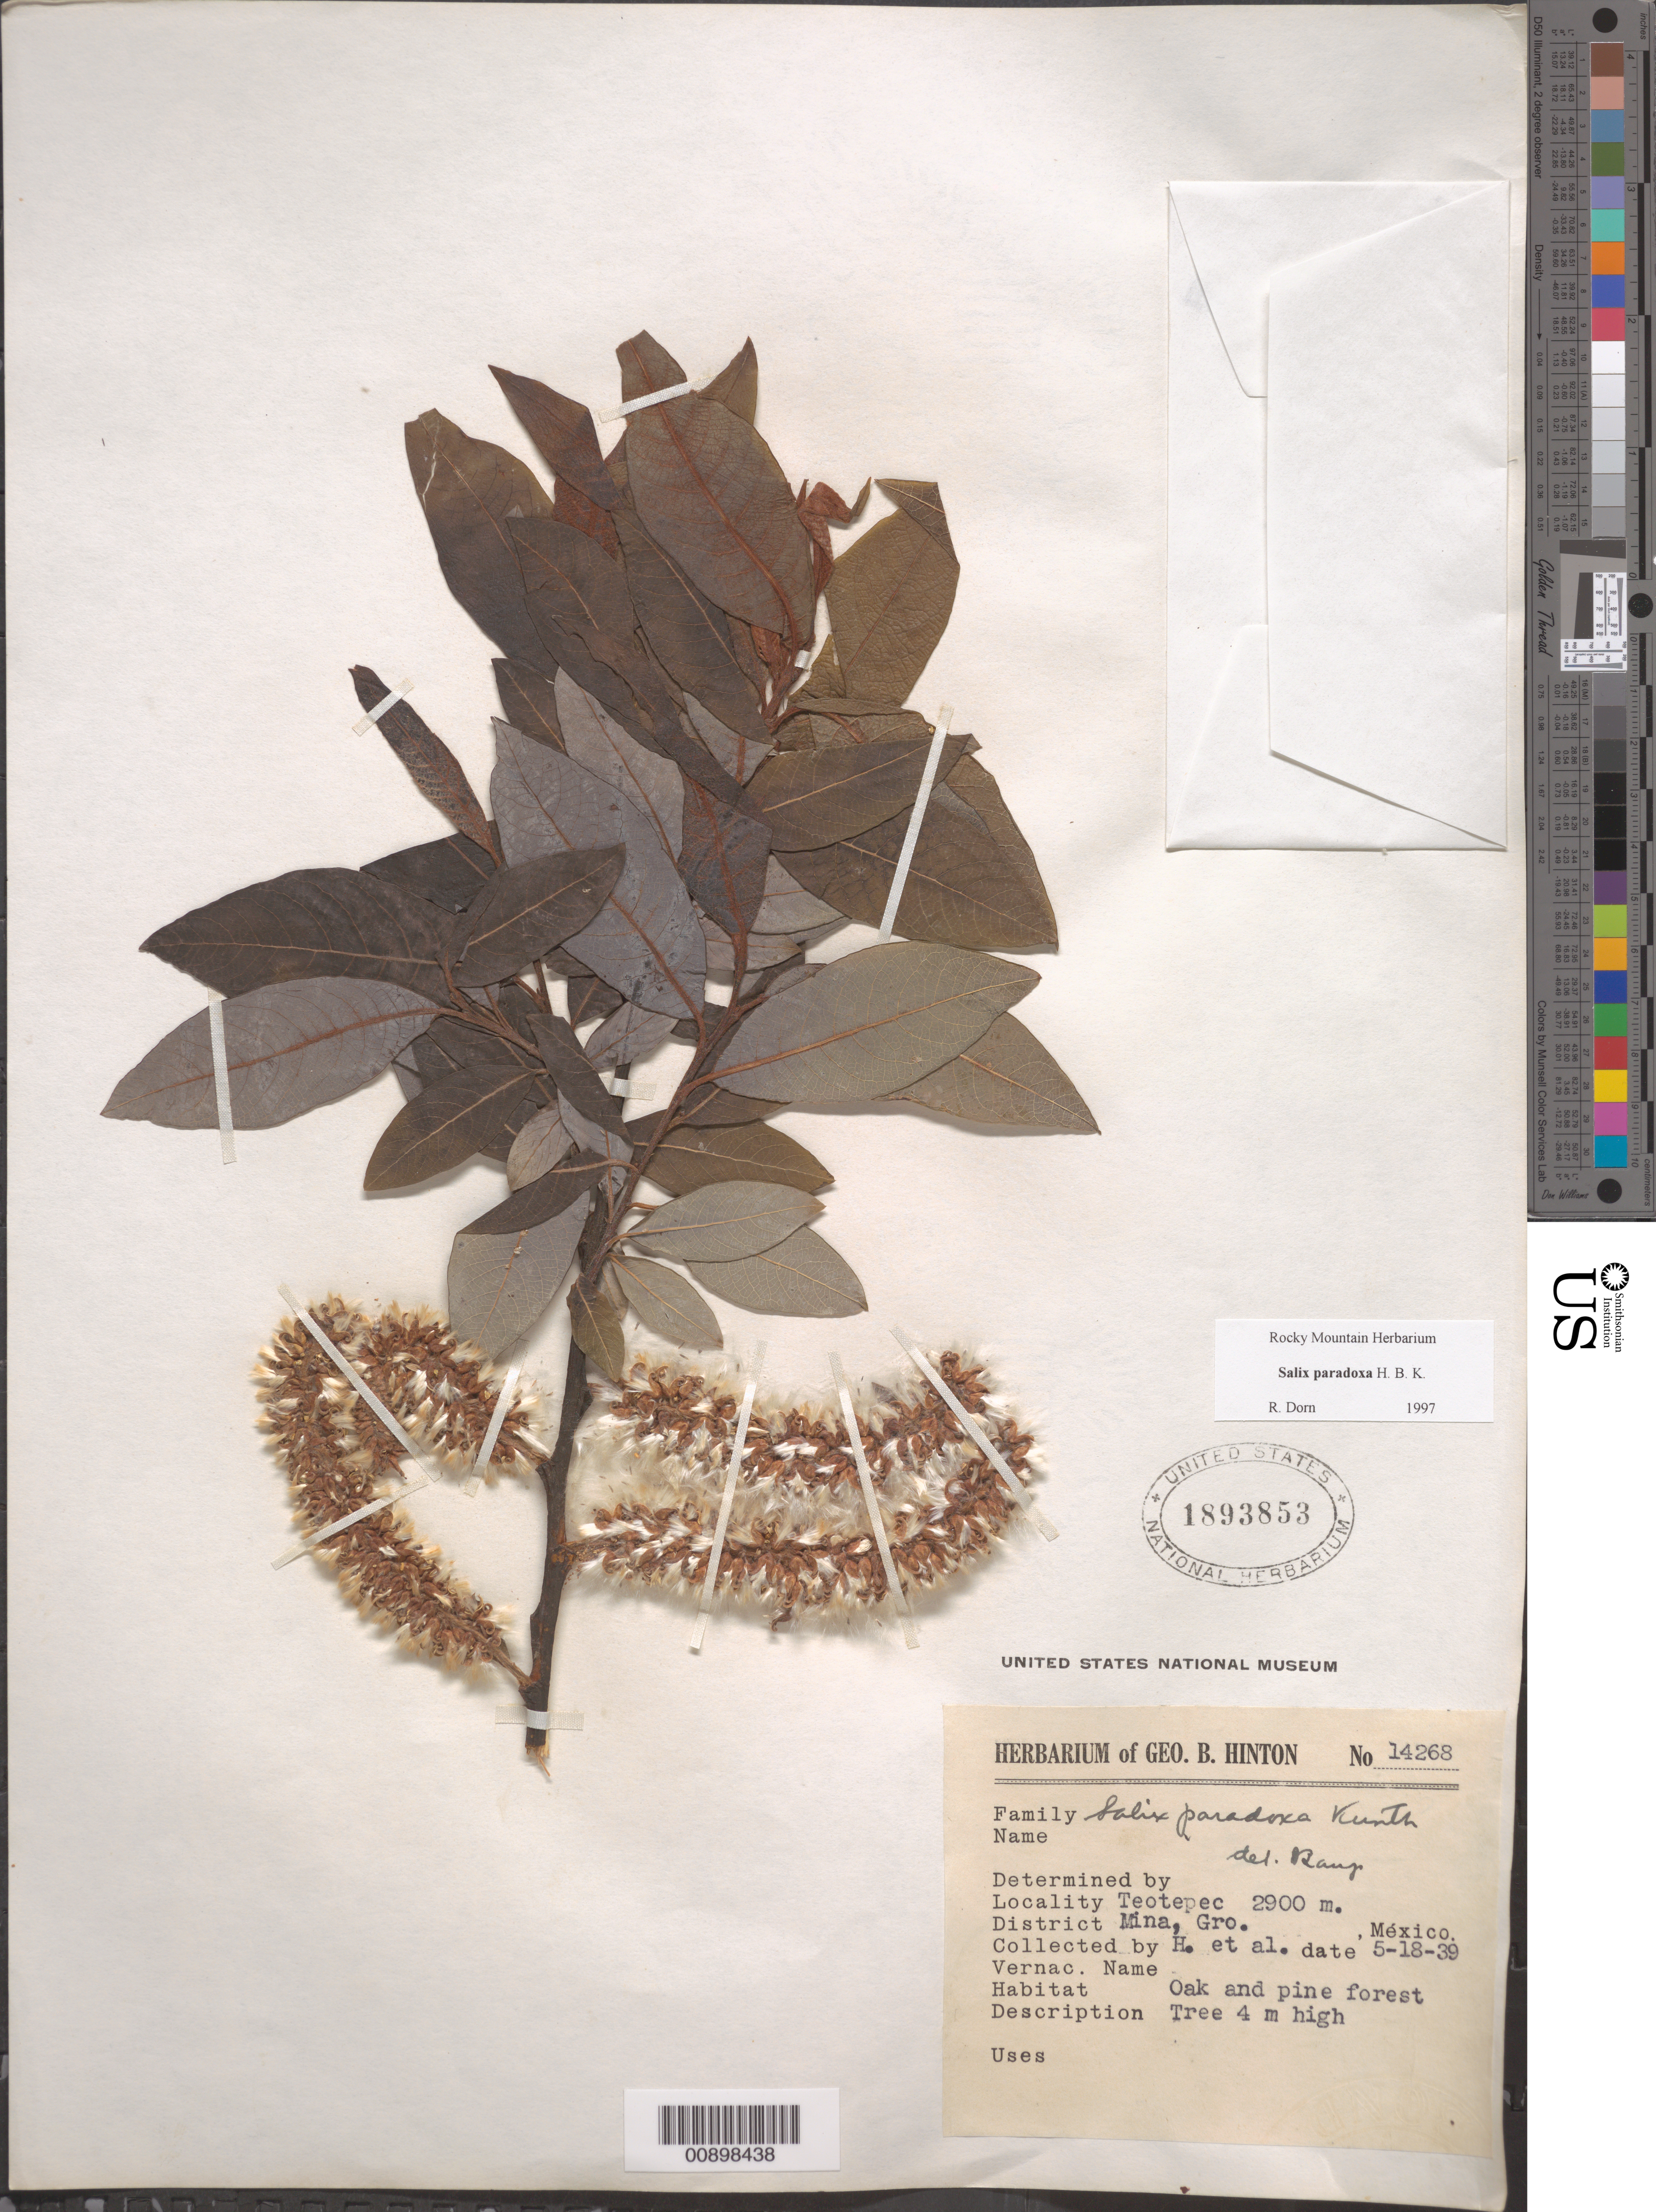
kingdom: Plantae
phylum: Tracheophyta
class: Magnoliopsida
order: Malpighiales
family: Salicaceae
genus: Salix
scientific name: Salix paradoxa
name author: Kunth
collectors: G. B. Hinton & et al.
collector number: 14268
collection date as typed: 18 May 1939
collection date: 1939-05-18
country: Mexico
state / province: Guerrero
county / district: Mina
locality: Teotepec, District of Mina, State of Guerrero.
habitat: Oak and pine forest.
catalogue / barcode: US 1893853